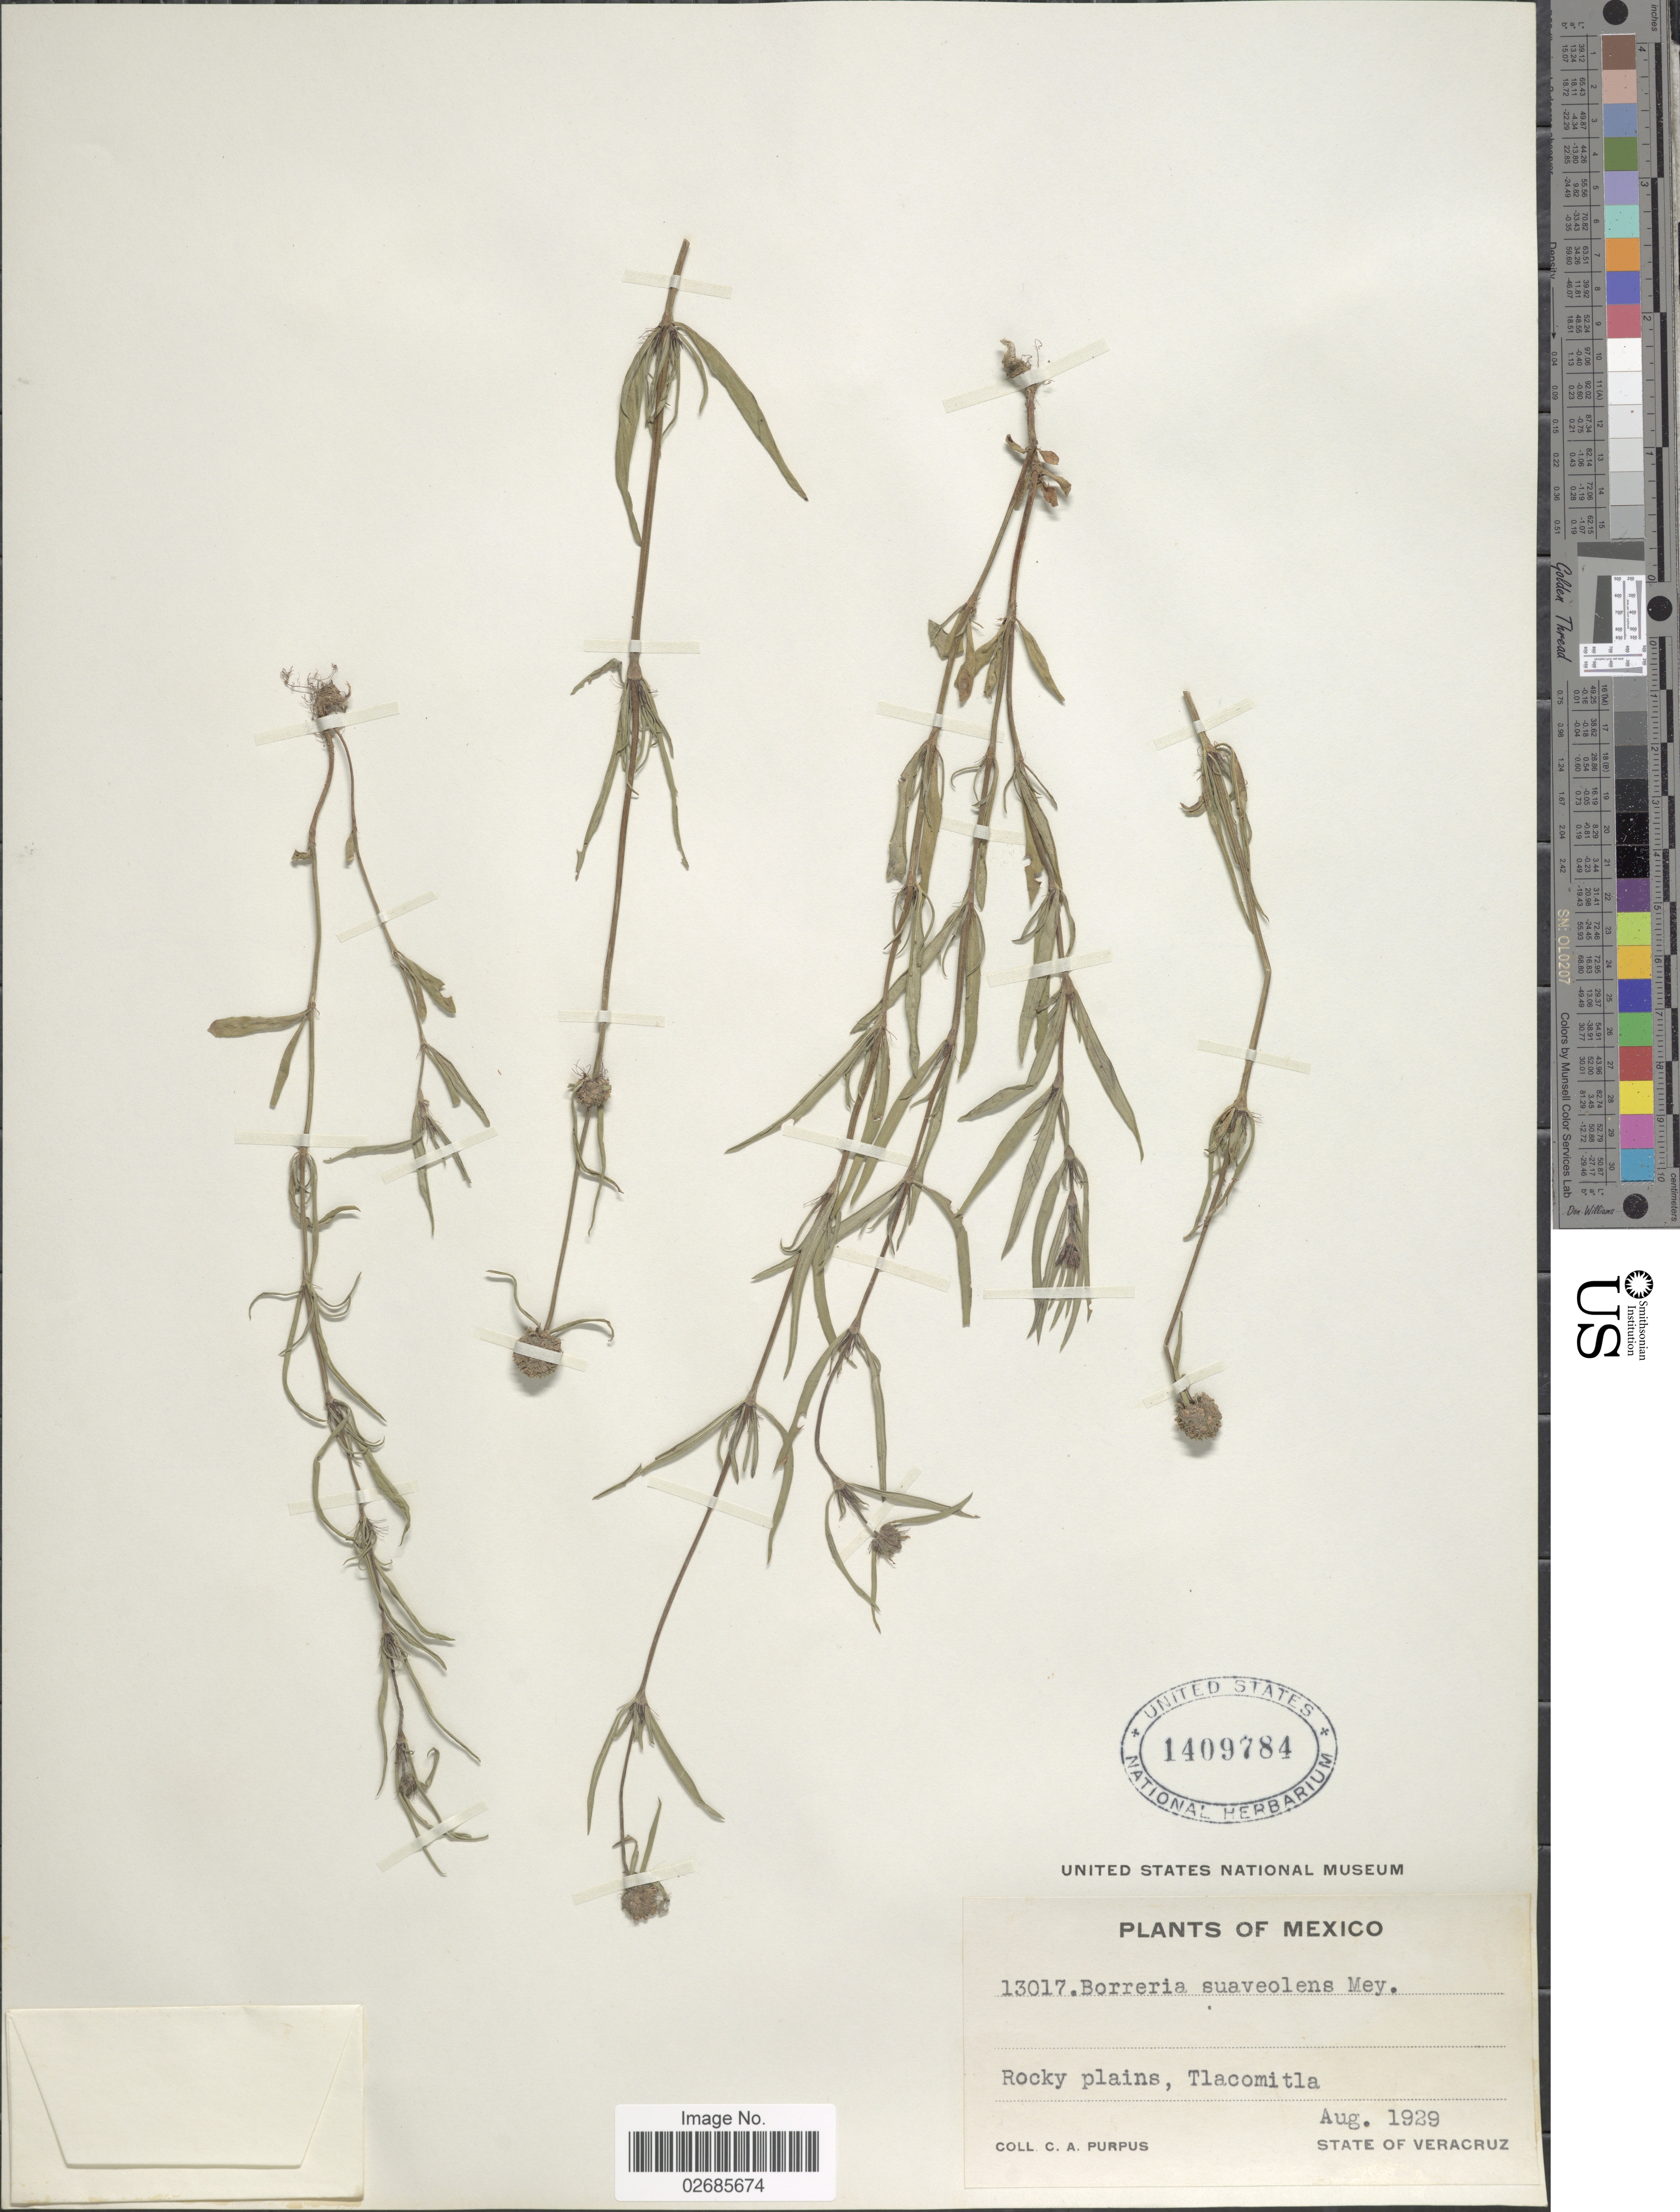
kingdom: Plantae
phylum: Tracheophyta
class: Magnoliopsida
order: Gentianales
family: Rubiaceae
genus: Borreria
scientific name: Borreria suaveolens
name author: G. Mey.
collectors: C. A. Purpus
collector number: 13017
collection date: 1929-08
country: Mexico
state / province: Veracruz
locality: Rocky plains, Tlacomitla, State of Veracruz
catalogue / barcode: US 1409784